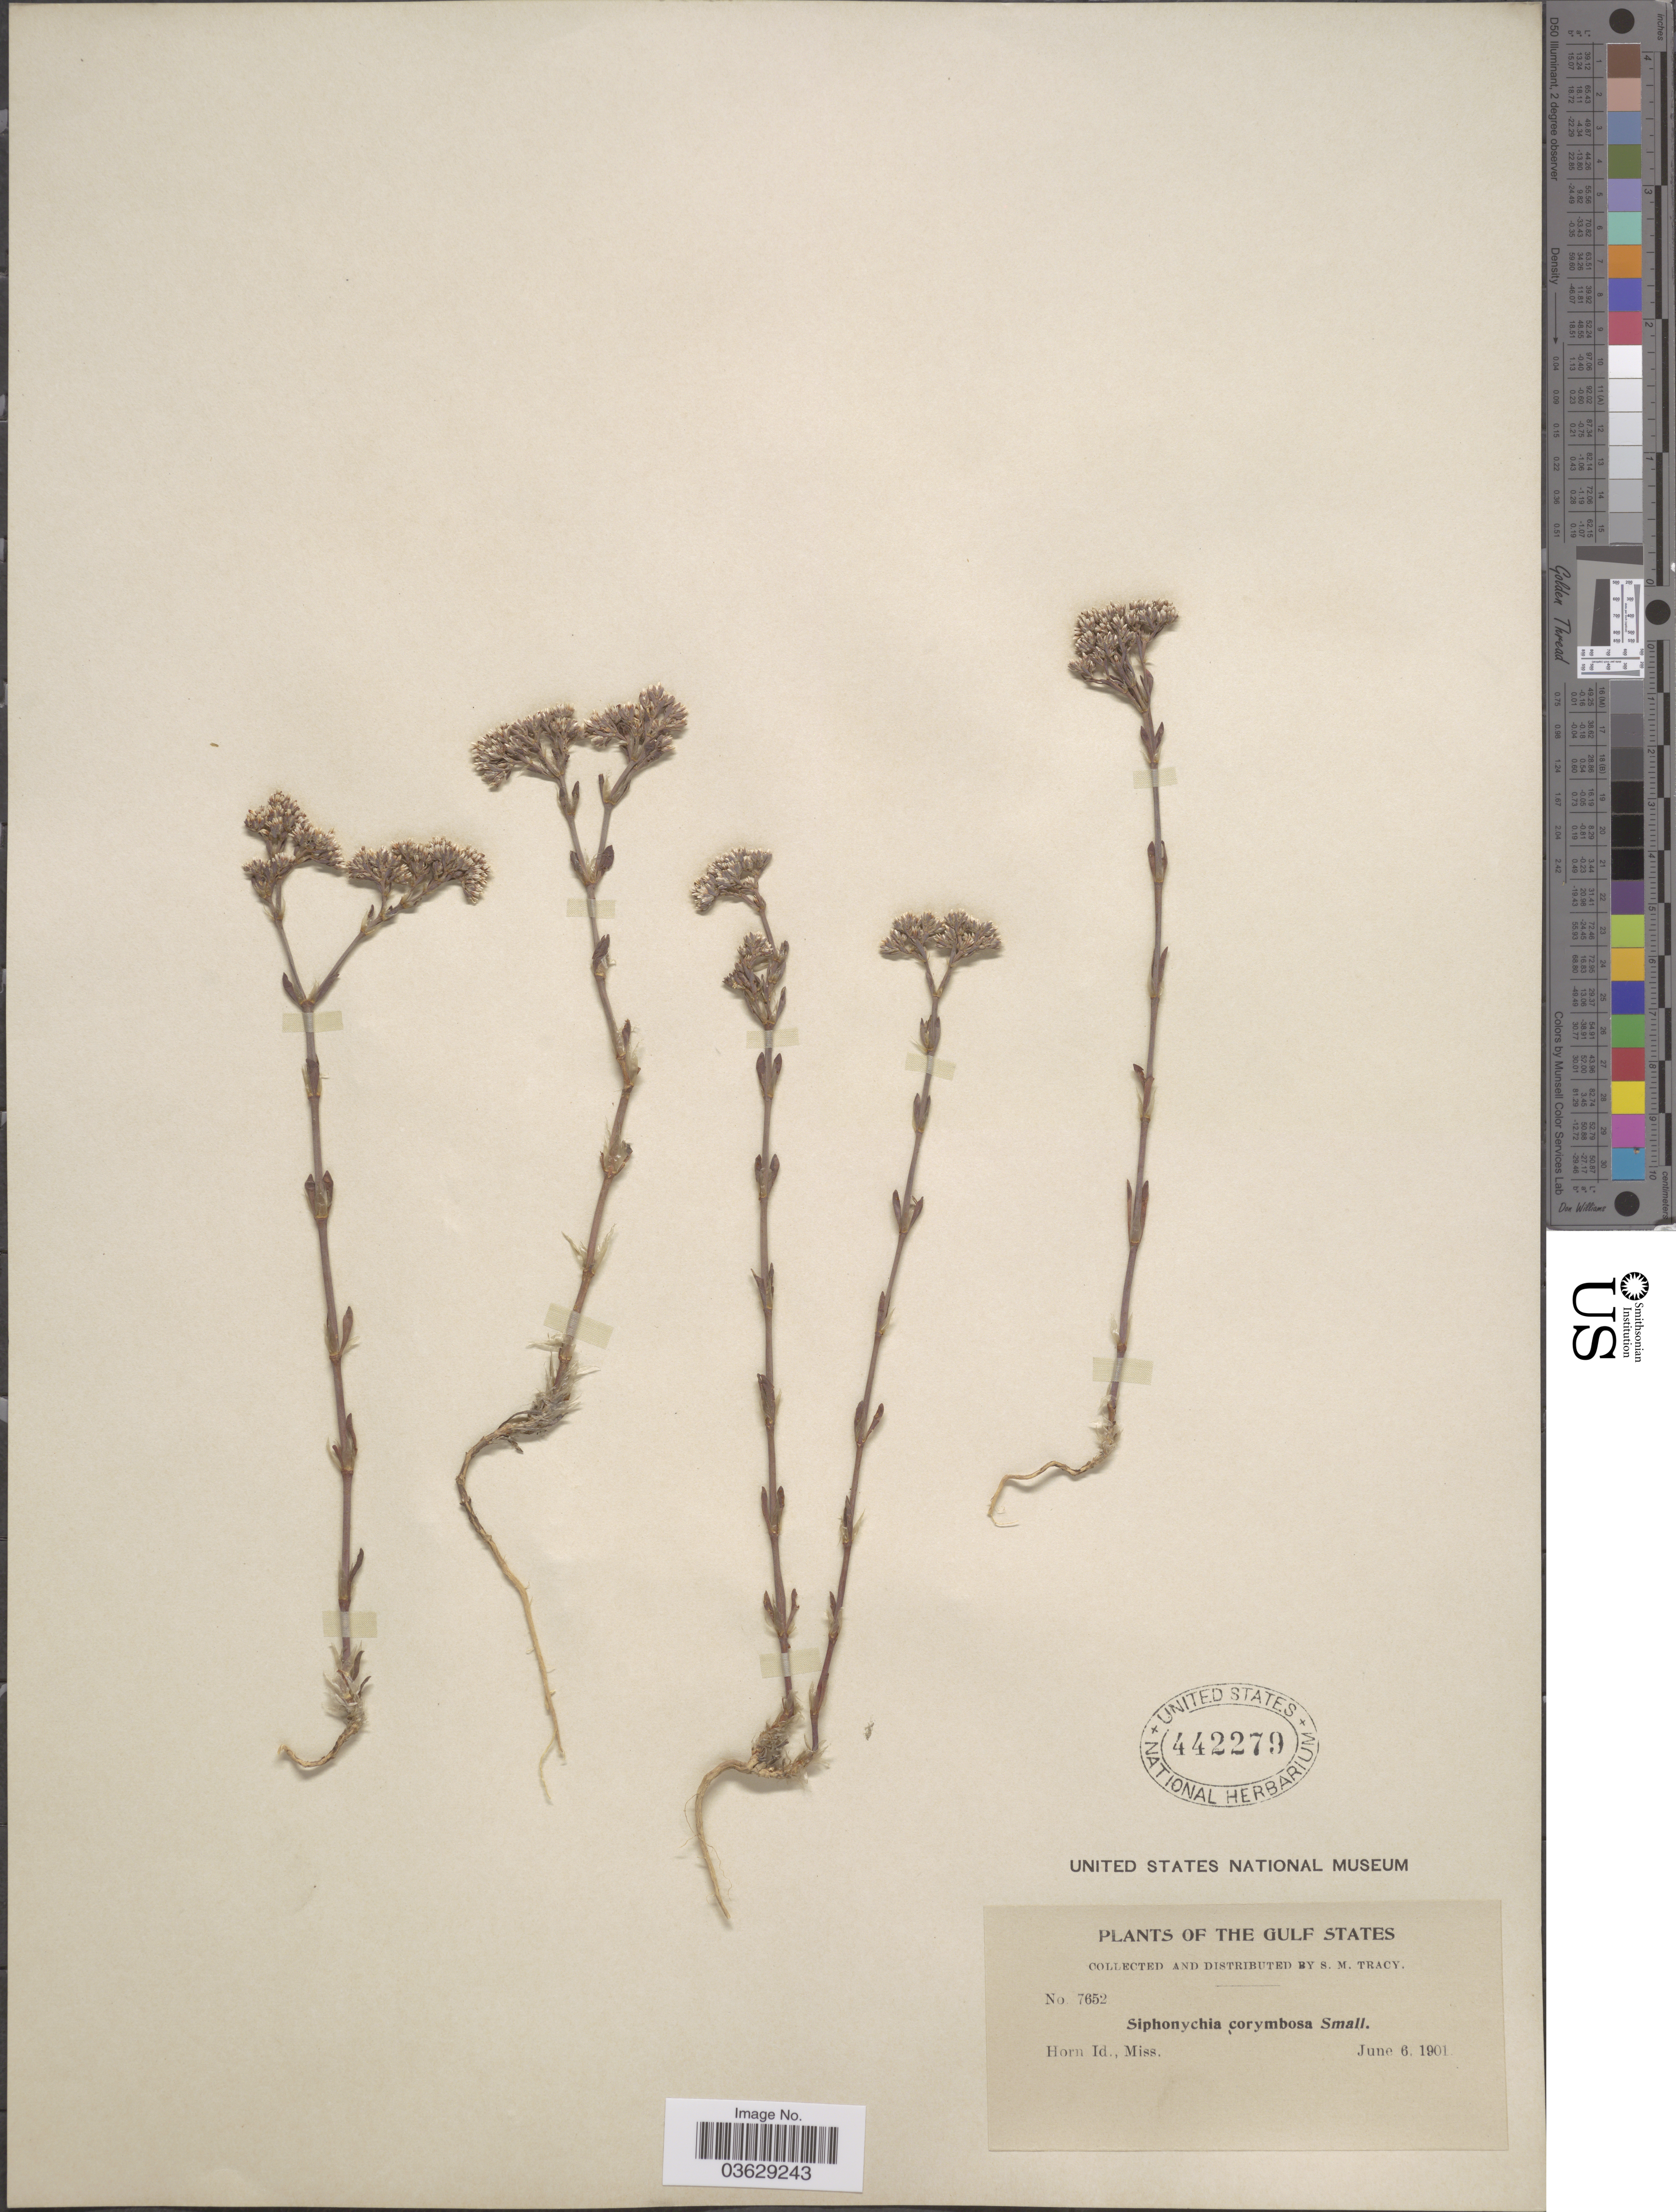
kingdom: Plantae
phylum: Tracheophyta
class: Magnoliopsida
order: Caryophyllales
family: Caryophyllaceae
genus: Paronychia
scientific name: Paronychia erecta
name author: (Chapm.) Shinners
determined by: Strong, Mark T., (BOT), Smithsonian Institution - National Museum of Natural History (UNITED STATES)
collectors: S. M. Tracy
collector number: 7652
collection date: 1901-06-06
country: United States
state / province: Mississippi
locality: The Gulf States. Horn Id.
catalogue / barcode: US 442279